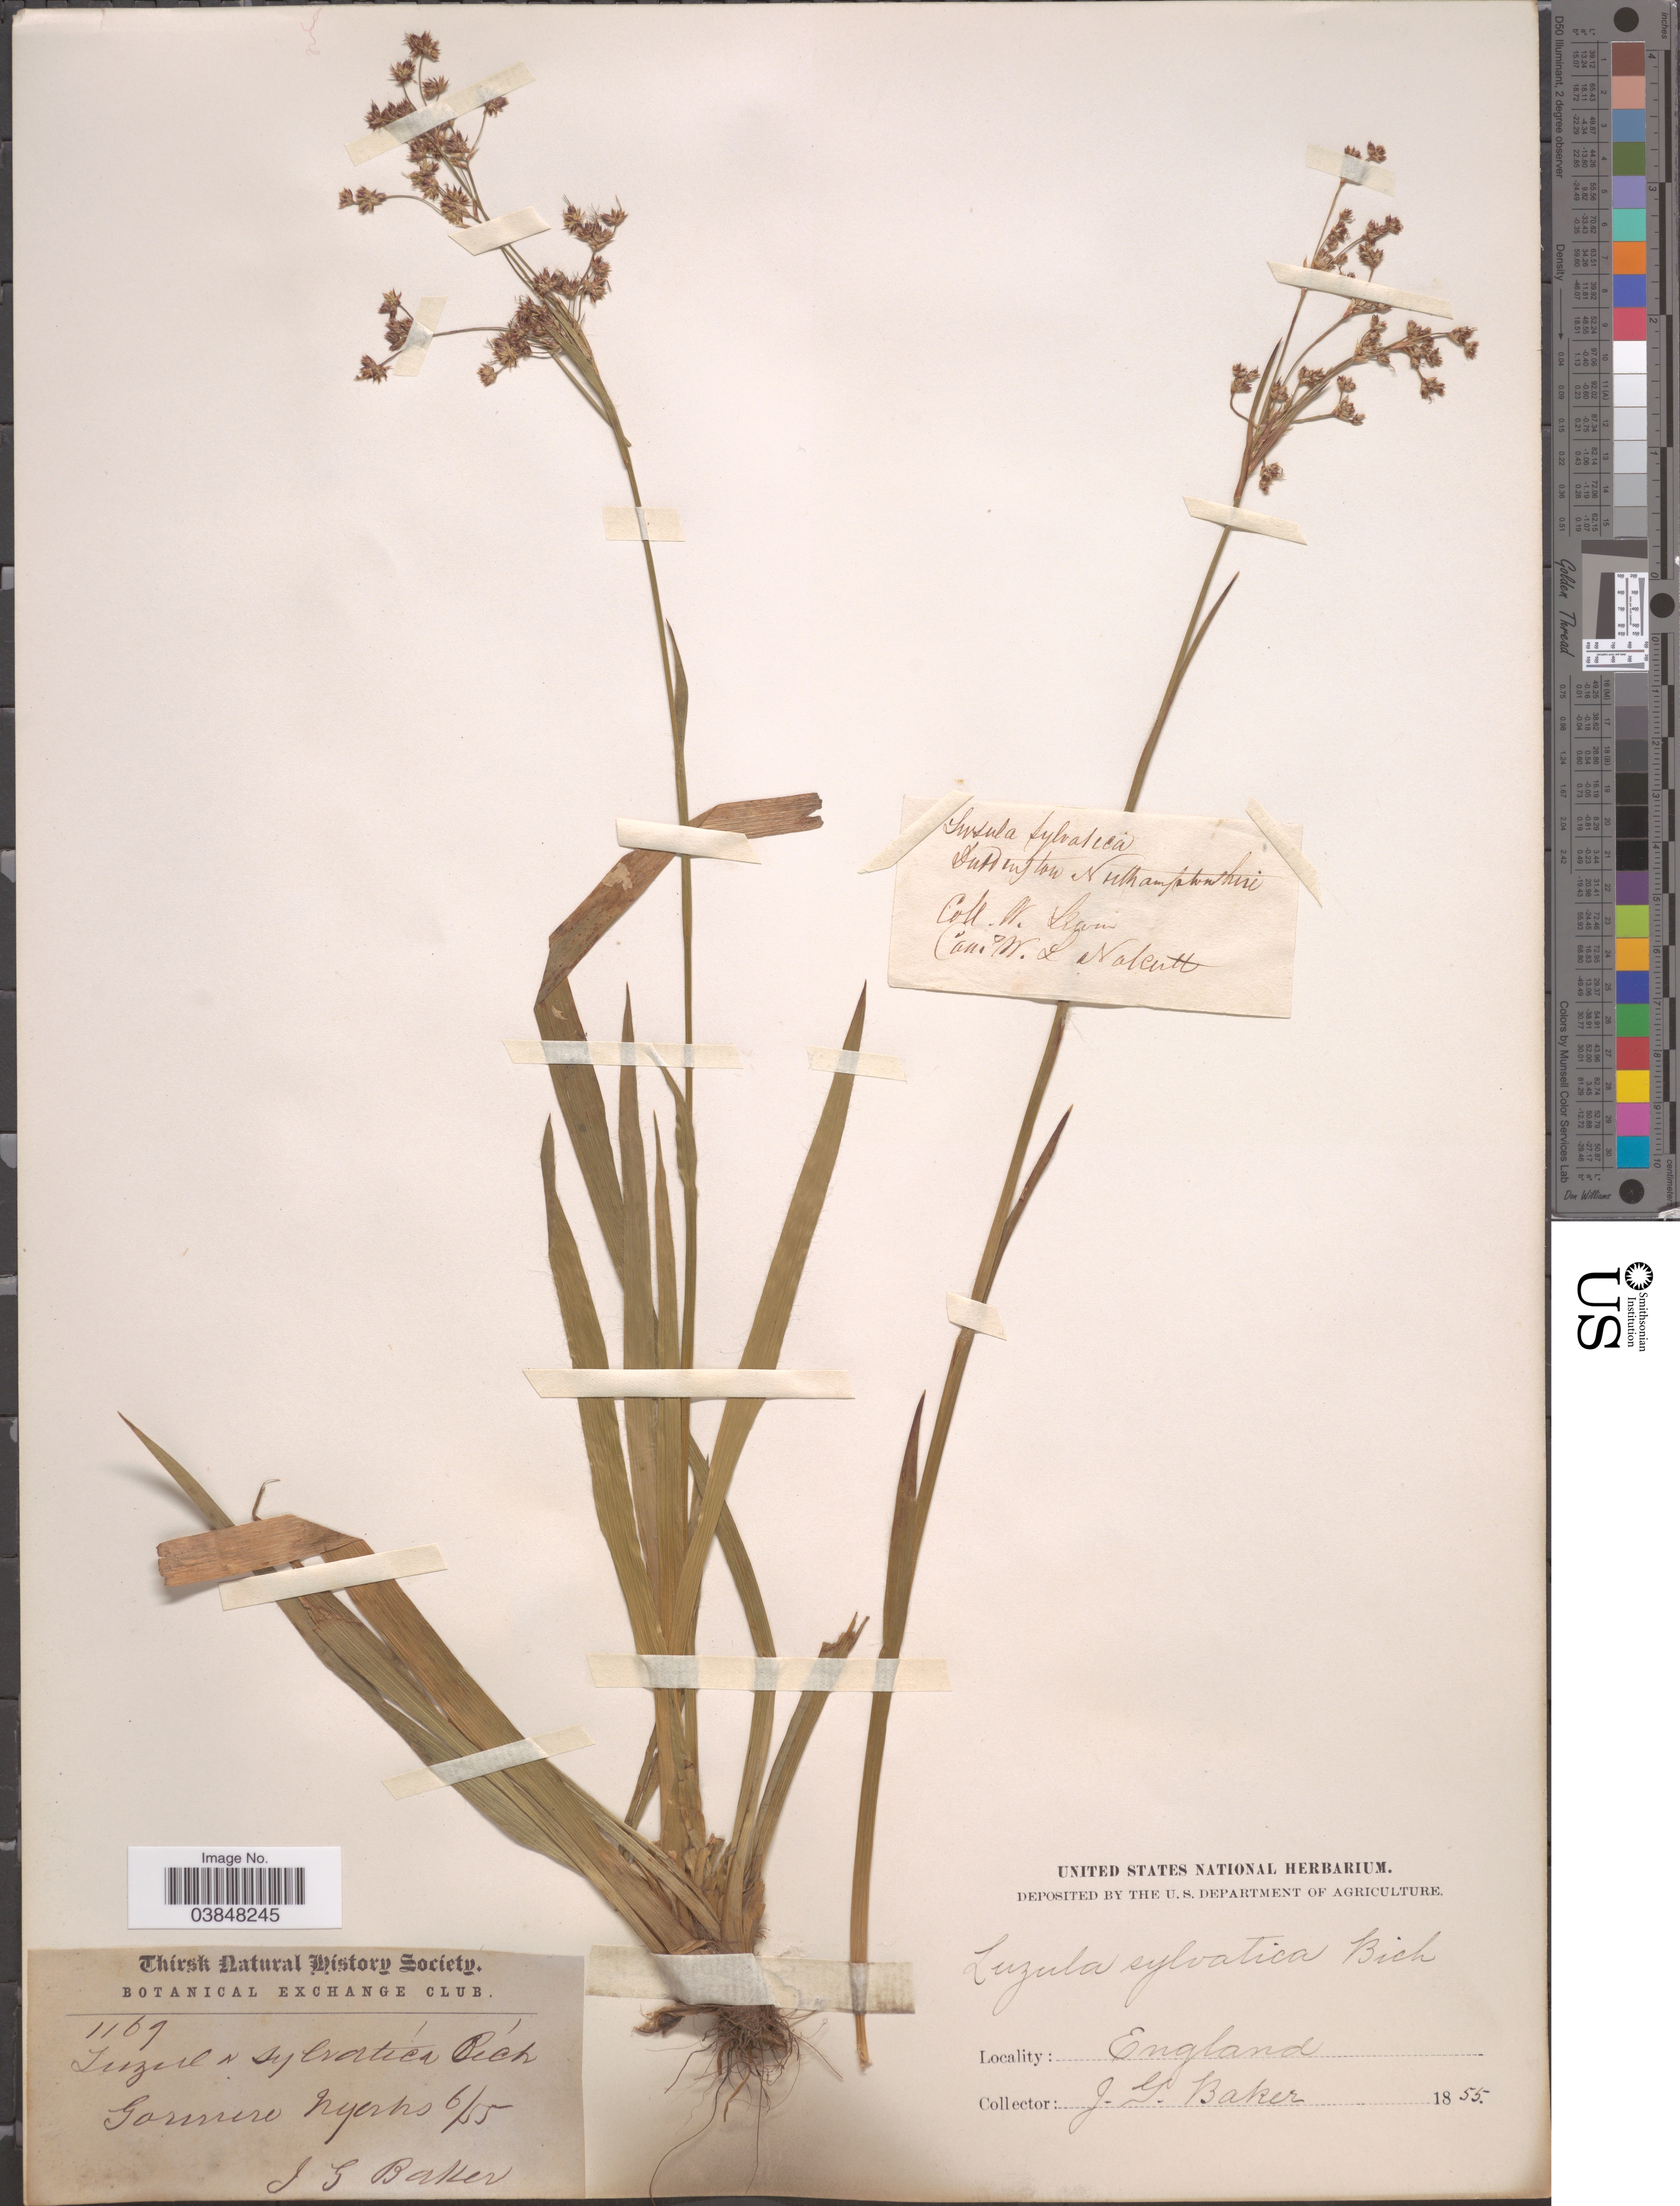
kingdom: Plantae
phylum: Tracheophyta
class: Liliopsida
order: Poales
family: Juncaceae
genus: Luzula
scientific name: Luzula sylvatica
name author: (Huds.) Gaudin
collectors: J. G. Baker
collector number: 1169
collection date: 1855-06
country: United Kingdom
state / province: England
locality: Gormire N yorks.